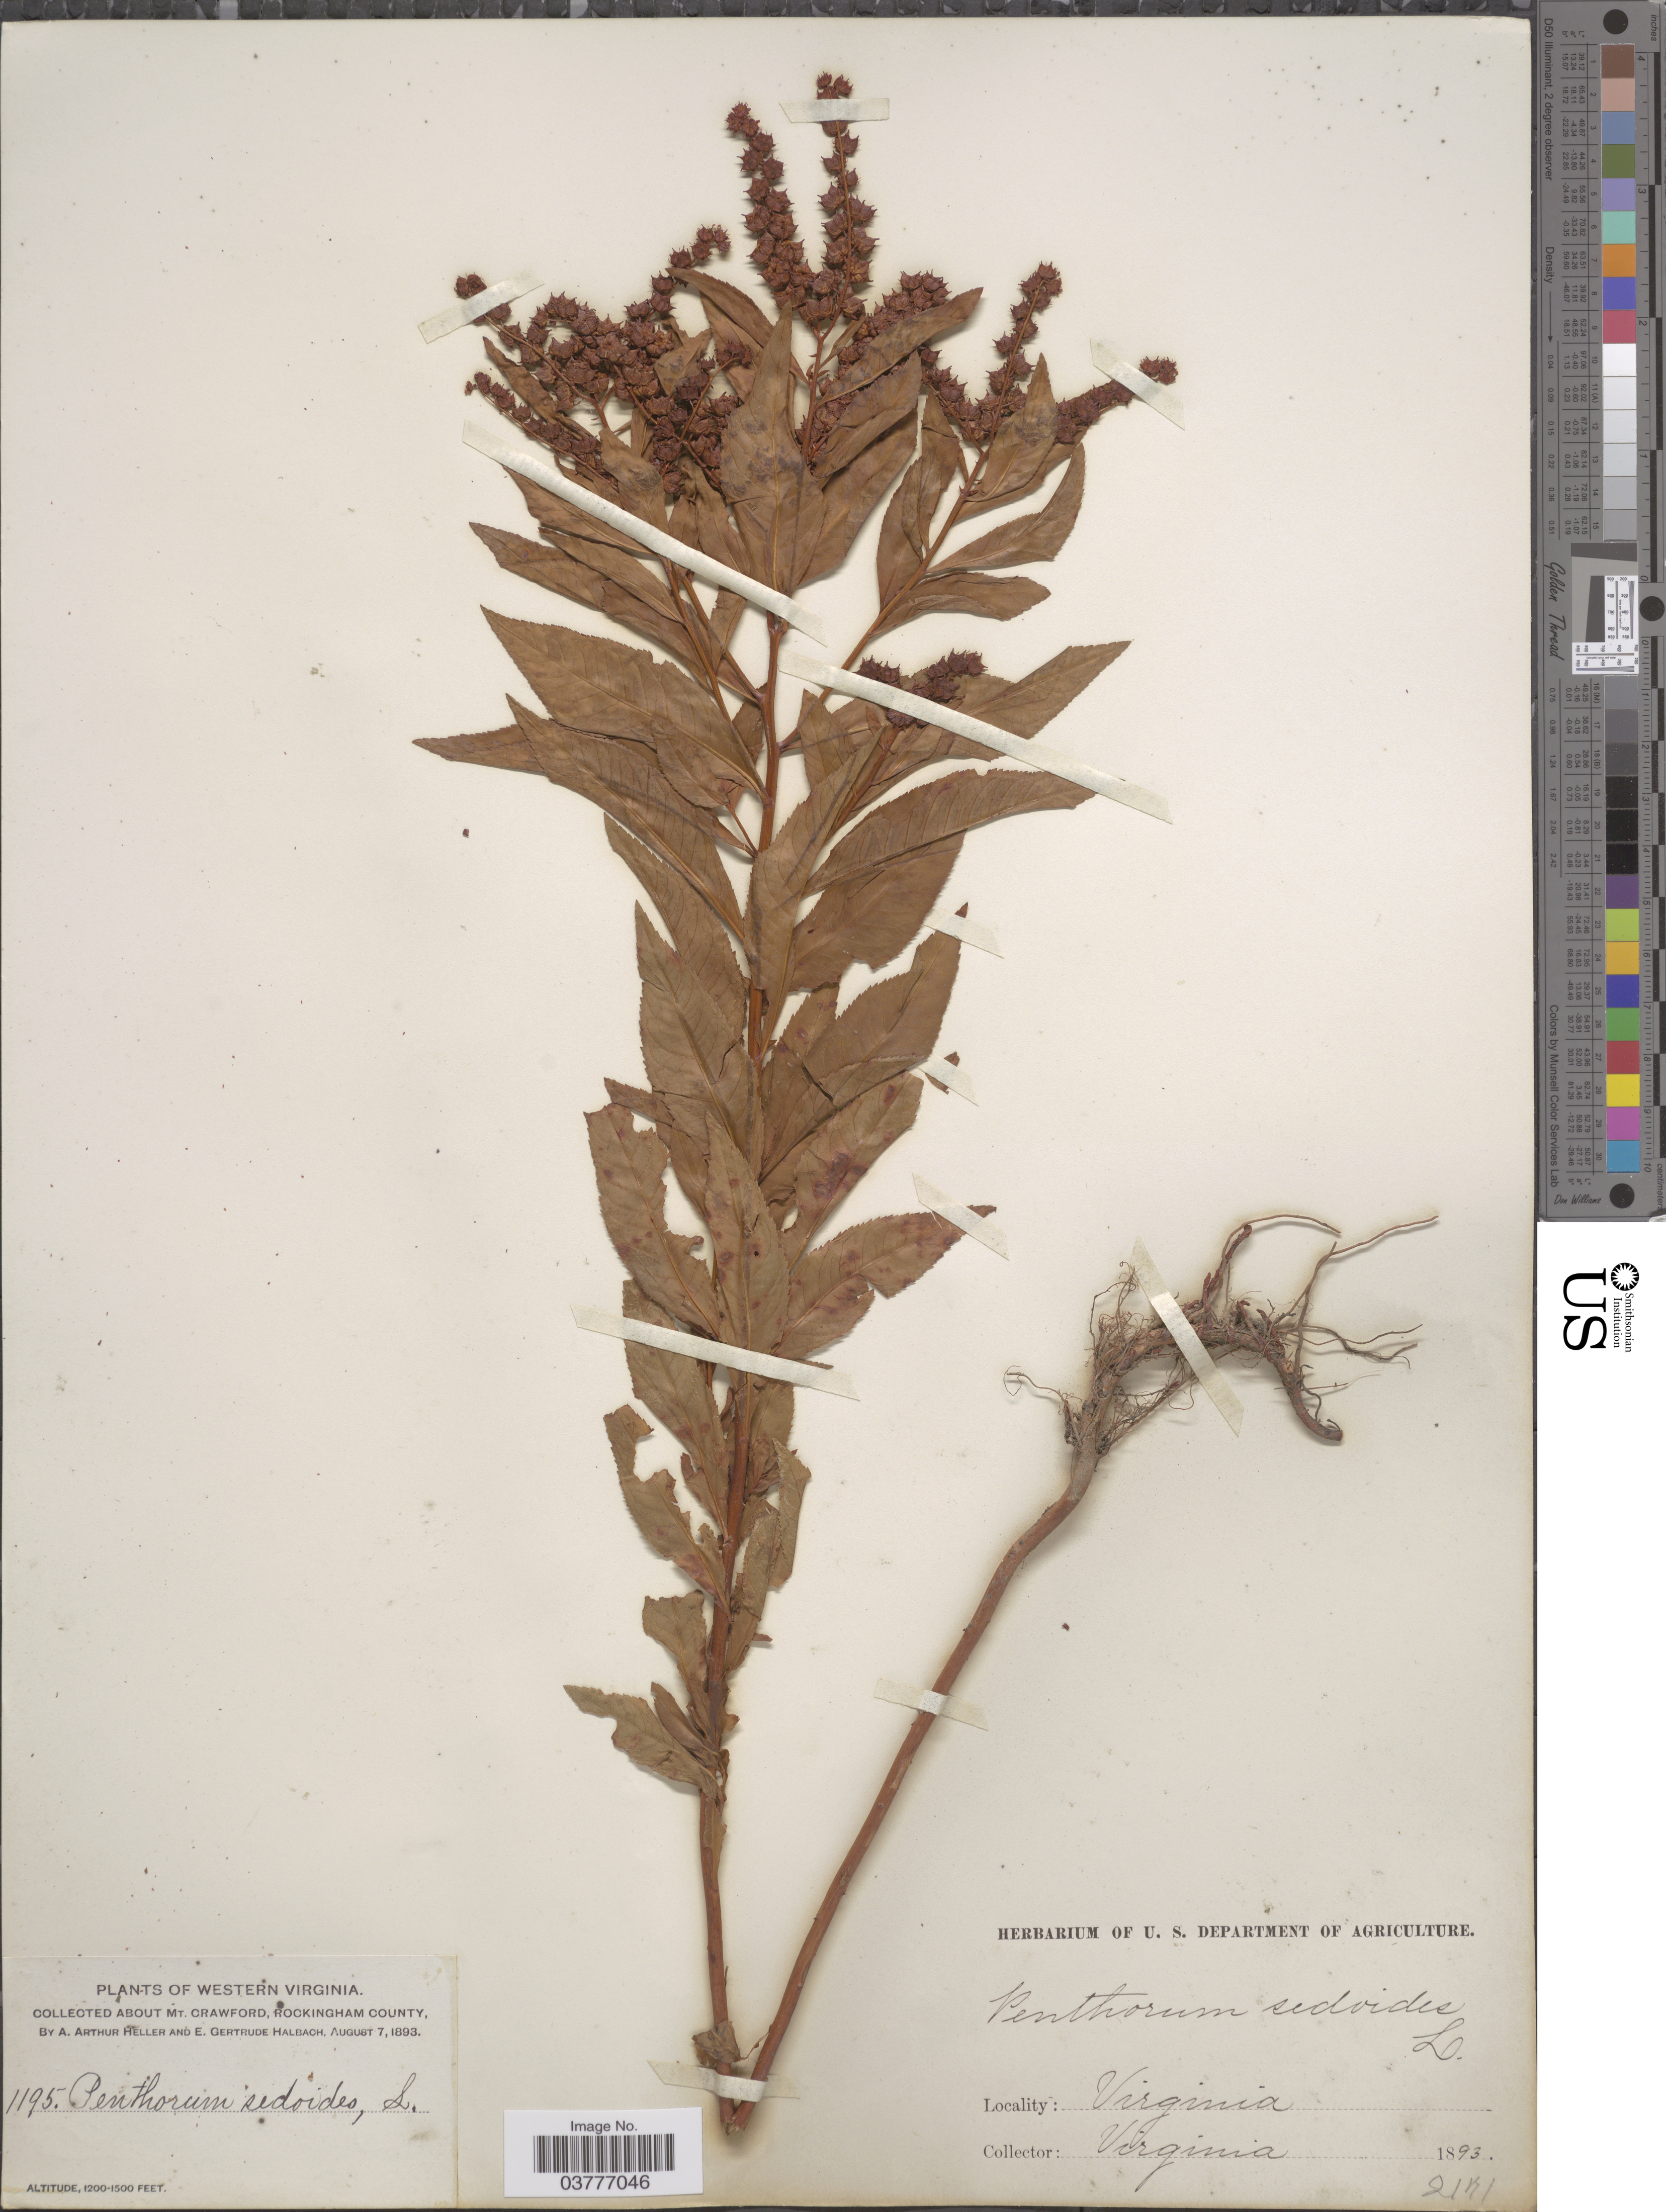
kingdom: Plantae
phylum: Tracheophyta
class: Magnoliopsida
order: Saxifragales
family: Penthoraceae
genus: Penthorum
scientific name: Penthorum sedoides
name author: L.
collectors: A. H. Heller & E. G. Halbach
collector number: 1195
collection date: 1893-08-07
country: United States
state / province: Virginia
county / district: Rockingham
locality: Western Virginia. About Mt. Crawford, Rockingham County.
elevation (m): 366